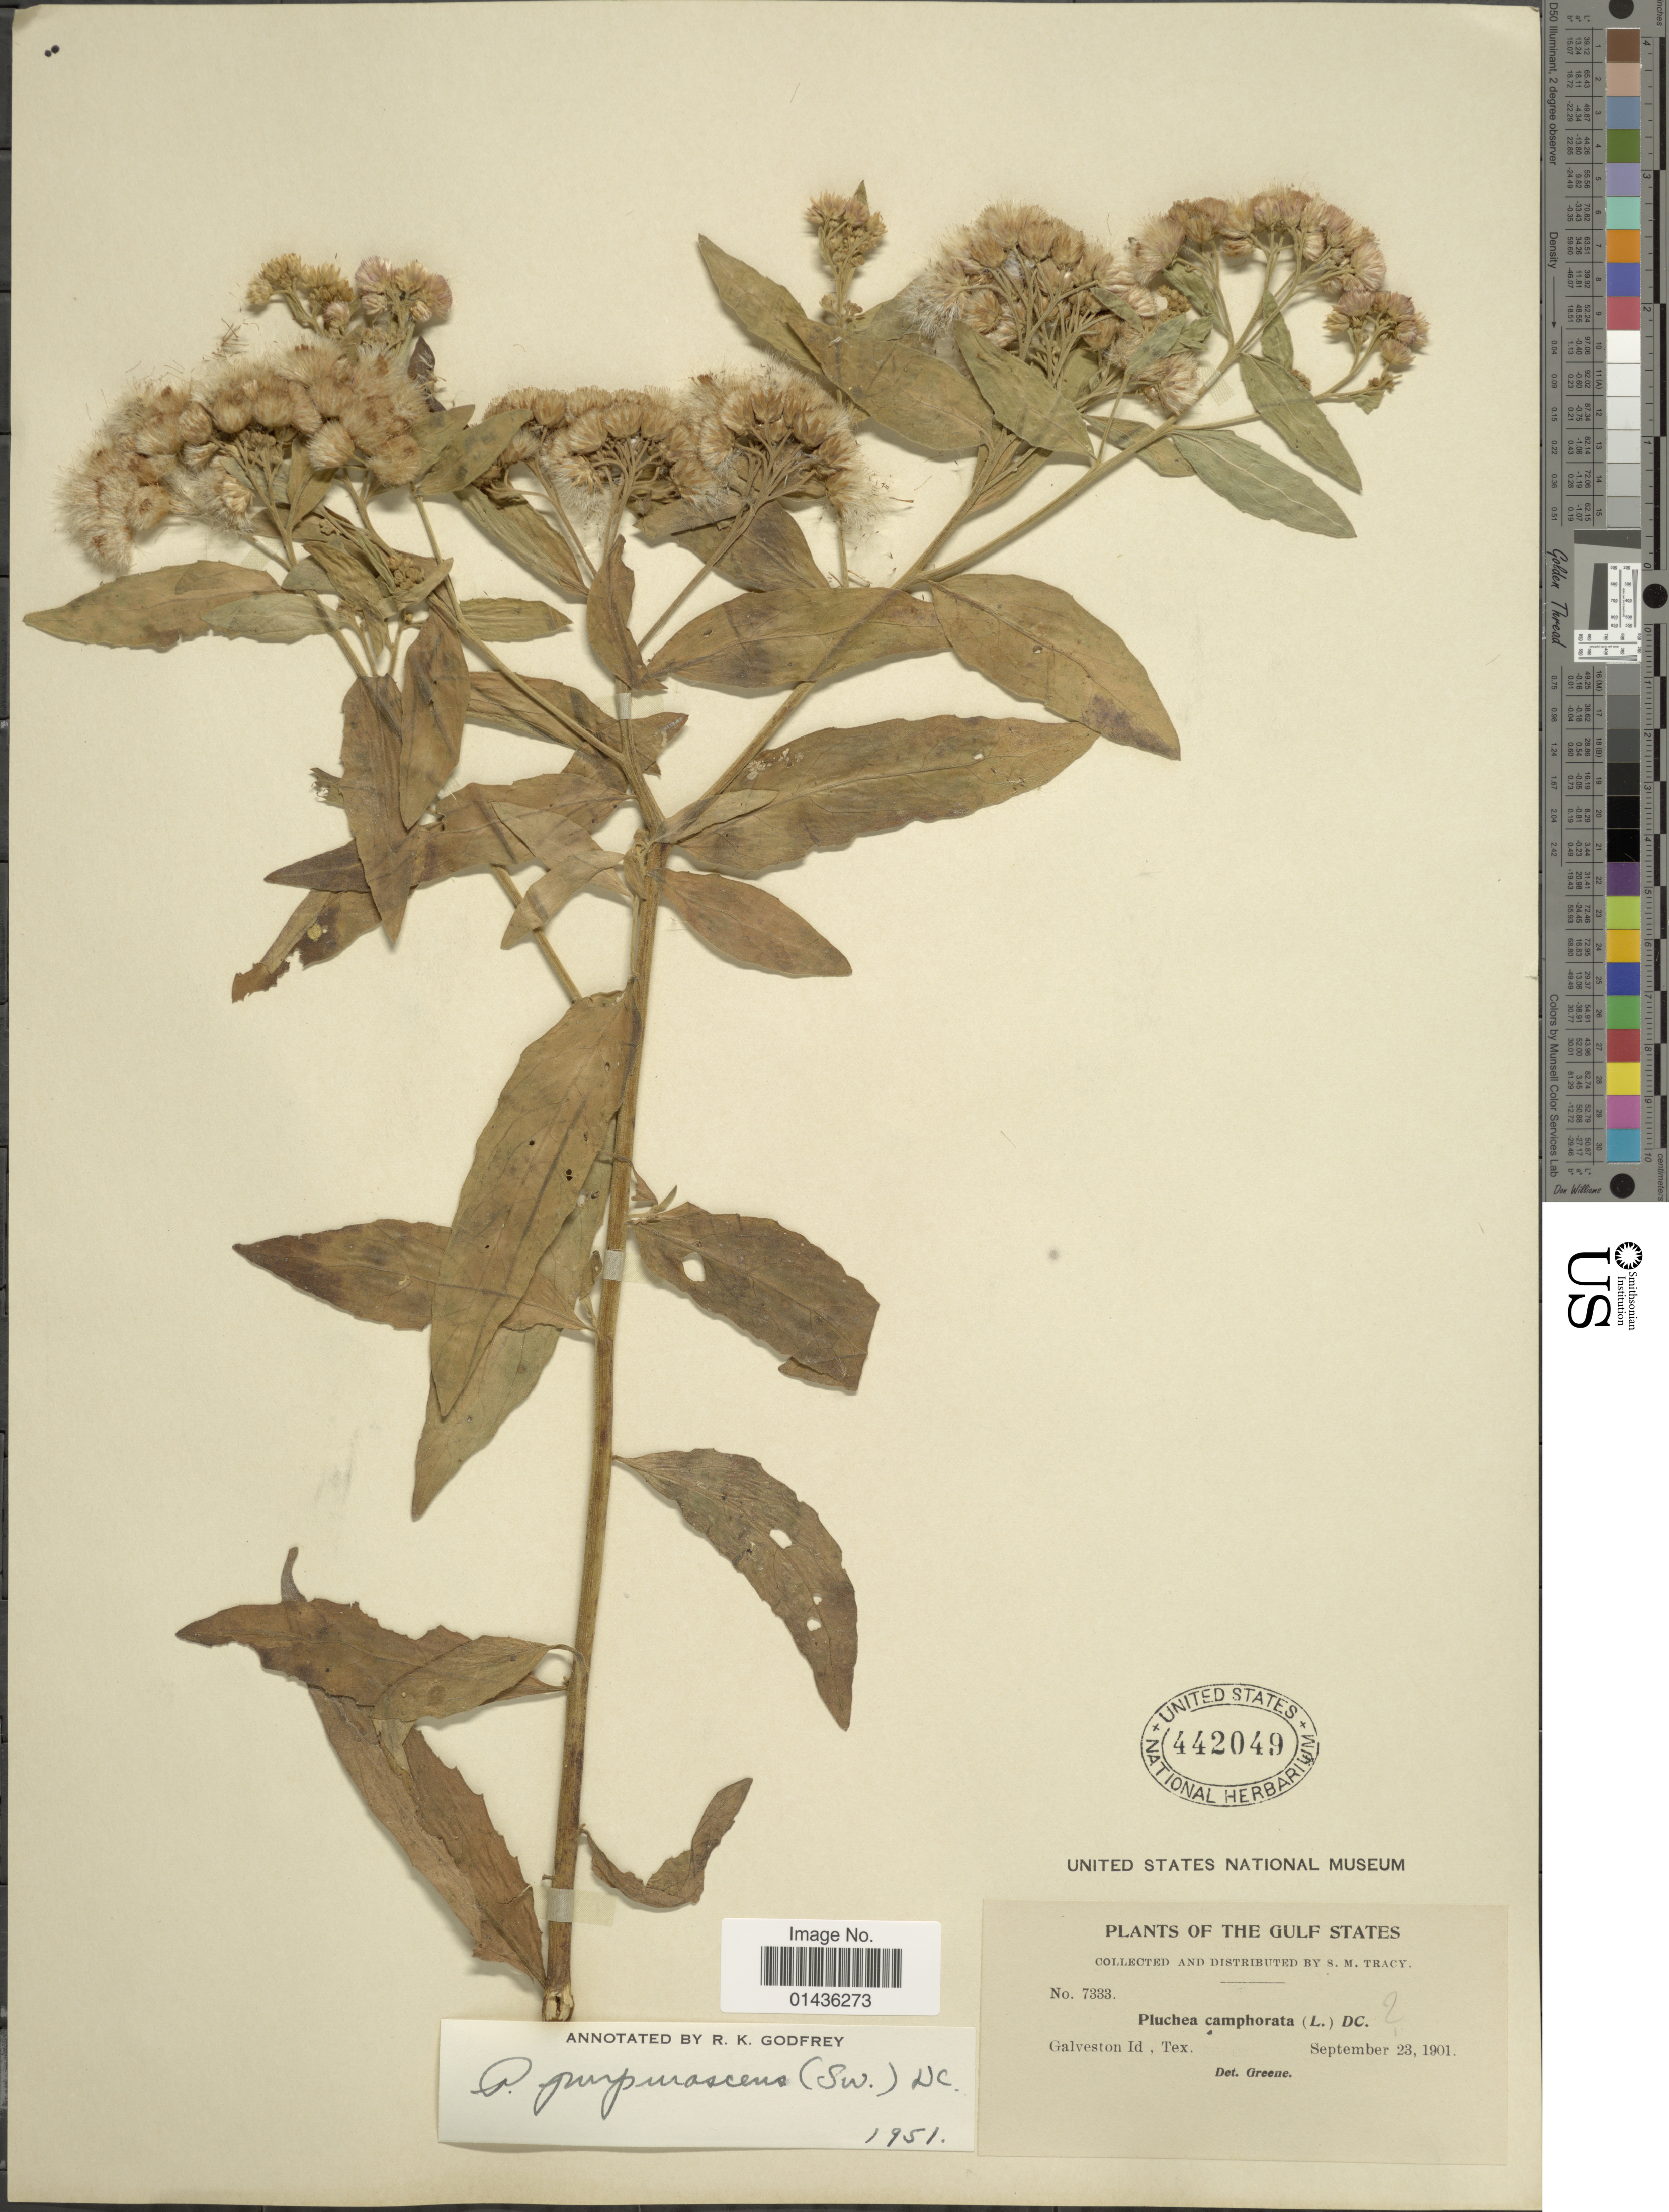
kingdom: Plantae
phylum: Tracheophyta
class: Magnoliopsida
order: Asterales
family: Asteraceae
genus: Pluchea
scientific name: Pluchea odorata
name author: (L.) Cass.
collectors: S. M. Tracy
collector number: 7333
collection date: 1901-09-23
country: United States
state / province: Texas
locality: The Gulf States, Galveston Id, Tex.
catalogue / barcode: US 442049